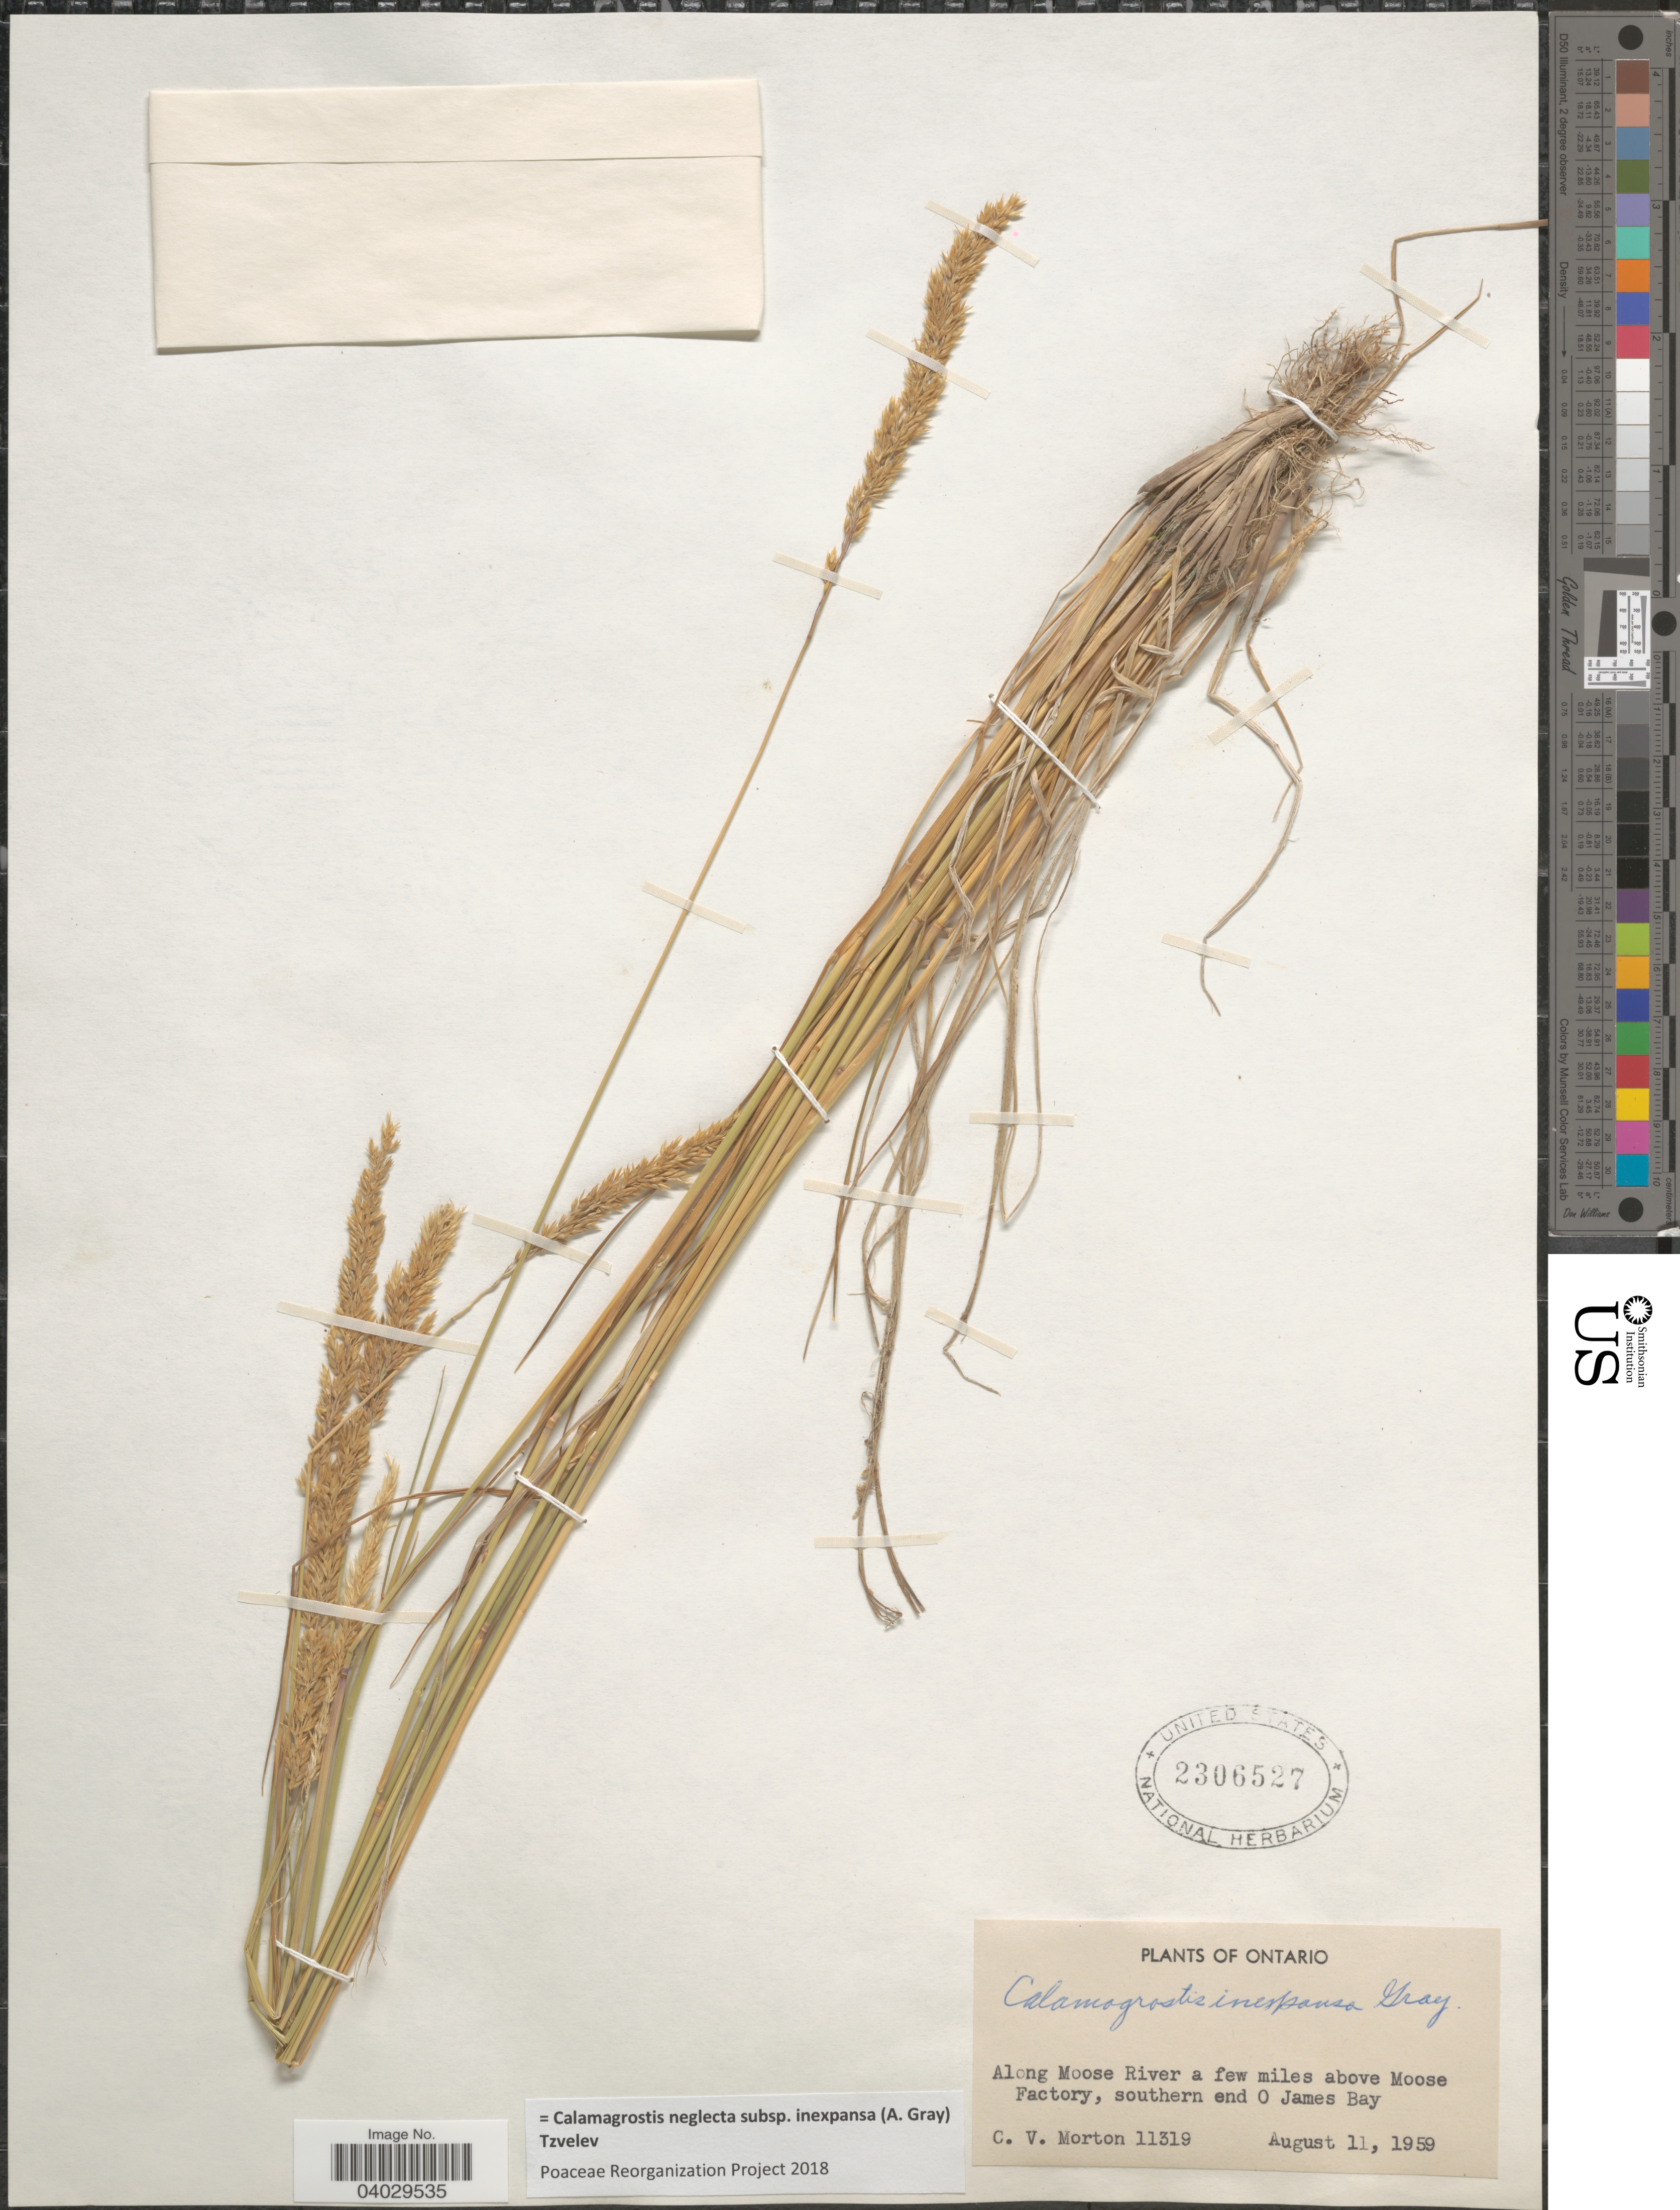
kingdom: Plantae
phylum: Tracheophyta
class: Liliopsida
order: Poales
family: Poaceae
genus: Calamagrostis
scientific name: Calamagrostis neglecta subsp. inexpansa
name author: (A. Gray) Tzvelev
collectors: C. V. Morton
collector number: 11319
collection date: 1959-08-11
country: Canada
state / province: Ontario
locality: Along Moose River a few miles above Moose Factory, southern end O James Bay.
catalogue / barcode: US 2306527